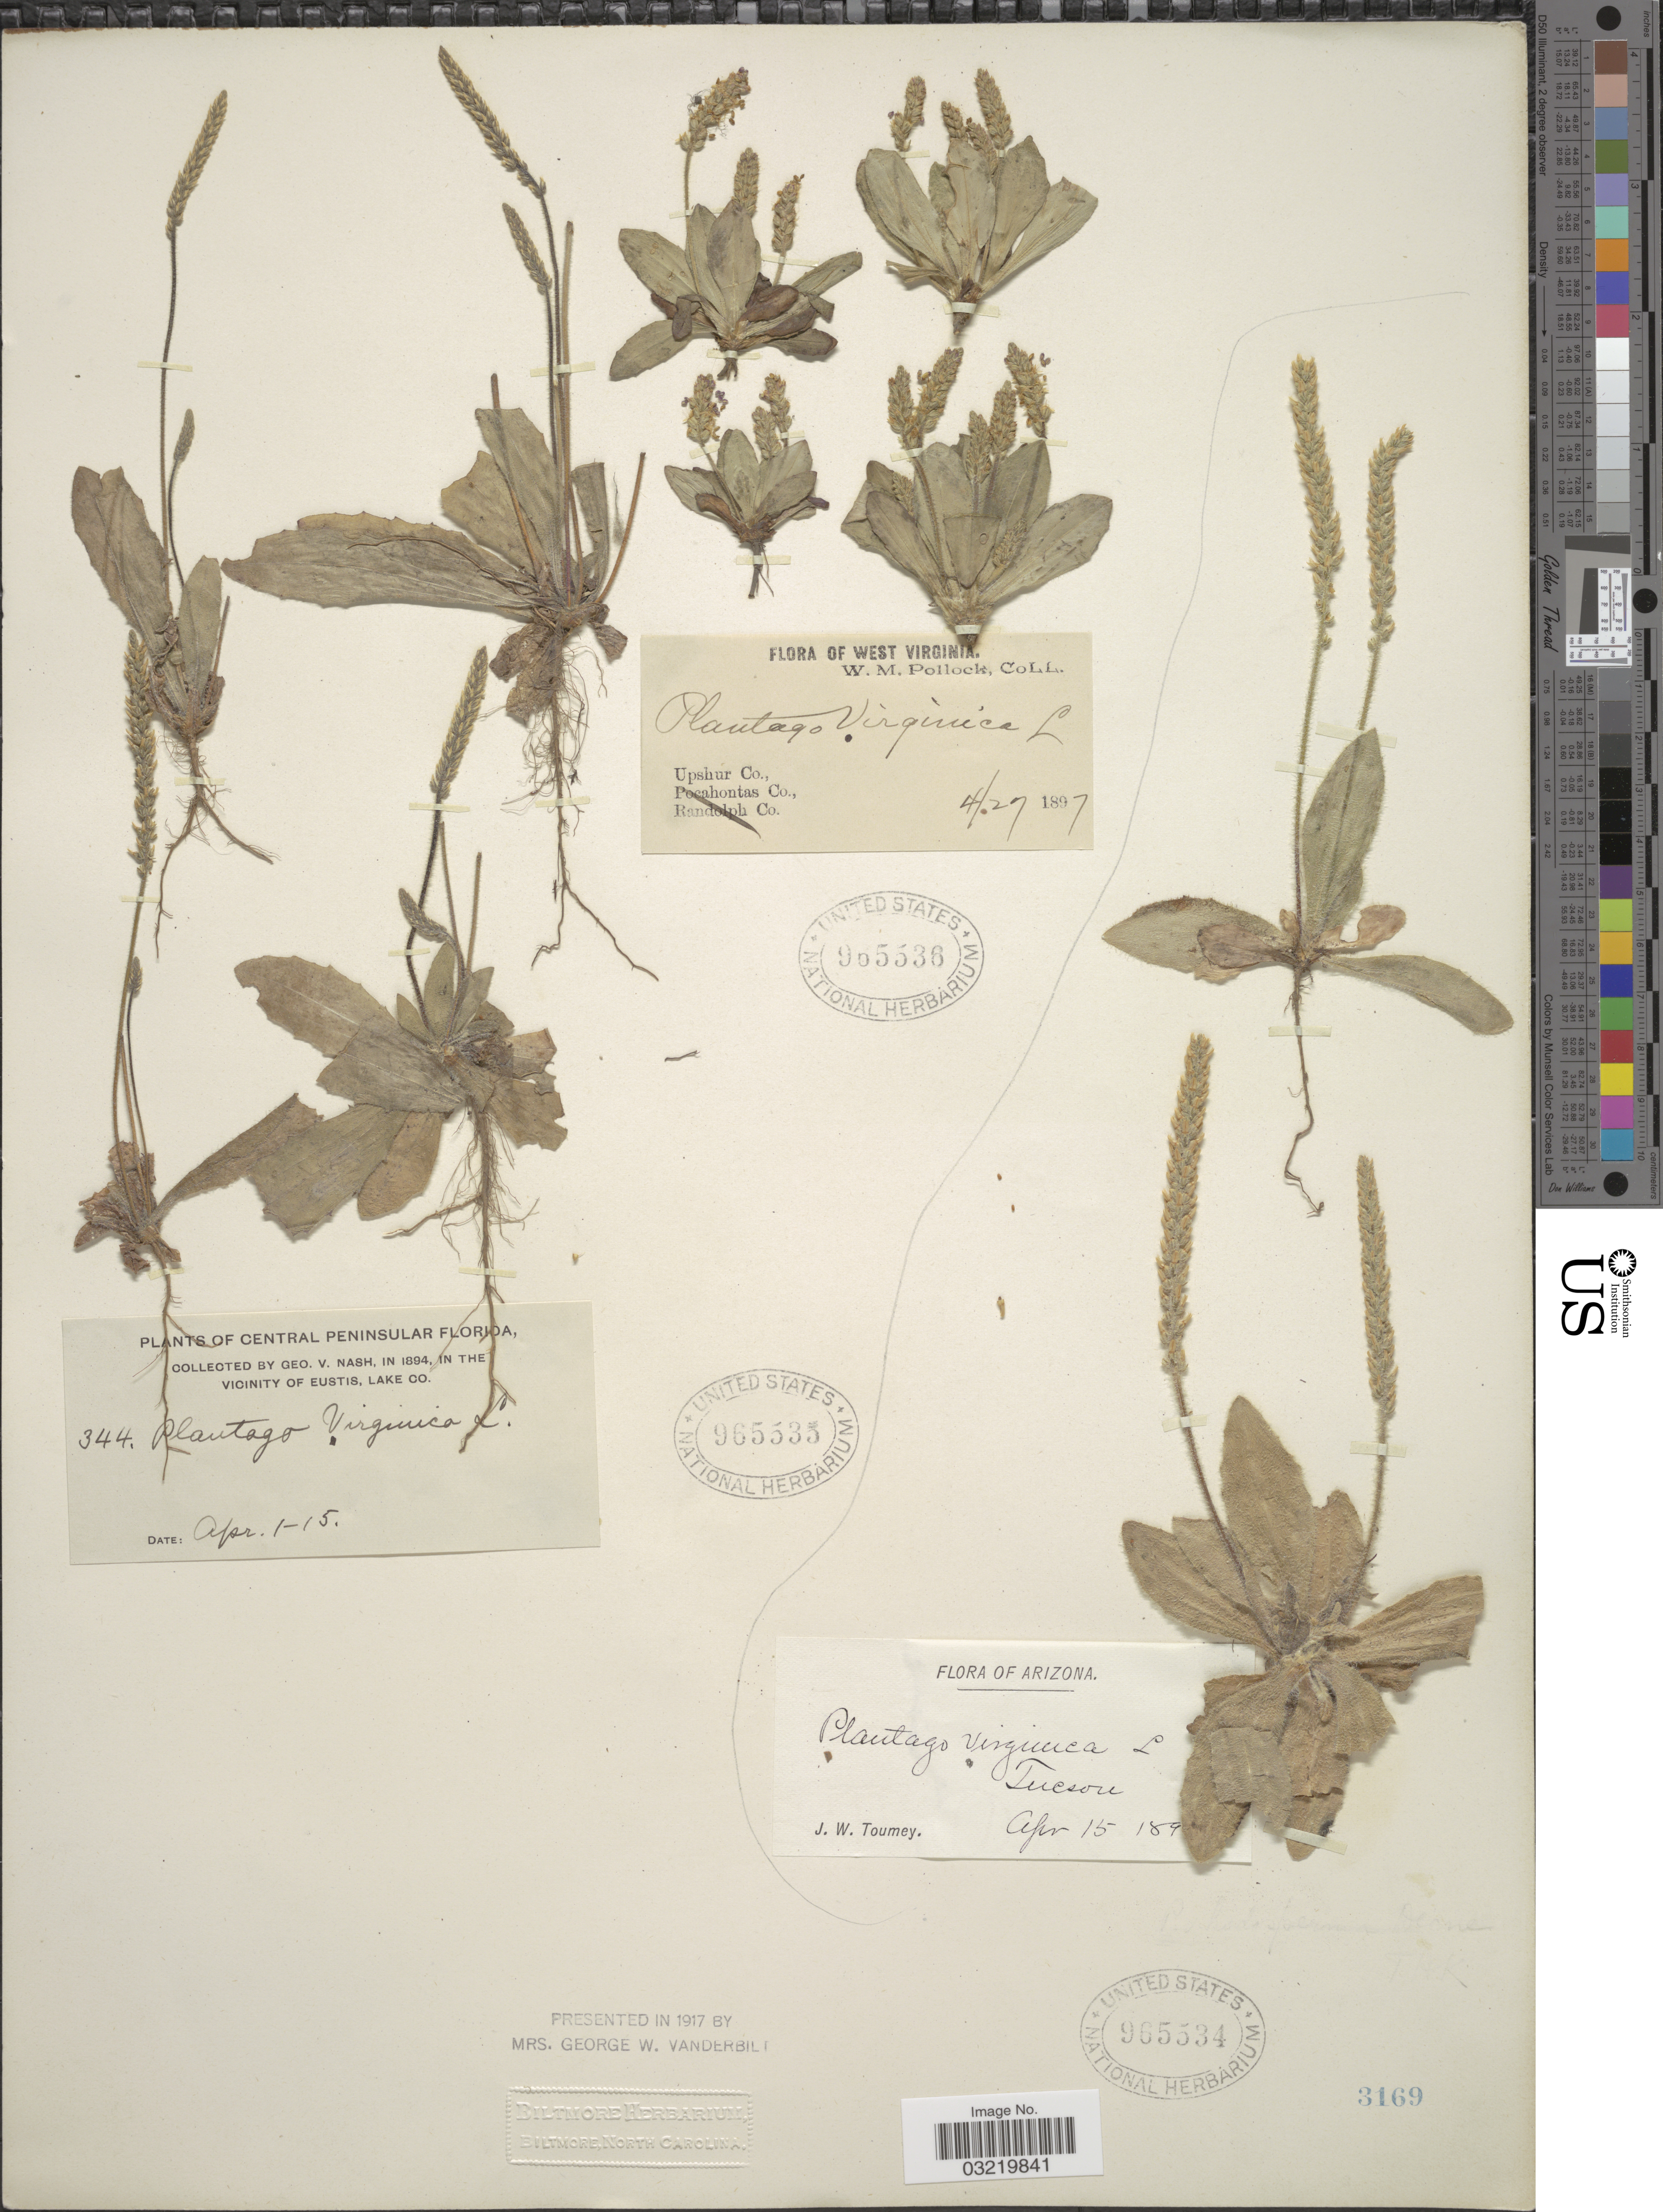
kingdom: Plantae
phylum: Tracheophyta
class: Magnoliopsida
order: Lamiales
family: Plantaginaceae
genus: Plantago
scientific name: Plantago virginica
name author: L.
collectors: G. V. Nash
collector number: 344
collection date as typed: Transcribed d/m/y: 1/4/15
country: United States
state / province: Florida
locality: Central Peninsular Florida, In the vicinity of Eustis, Lake Co.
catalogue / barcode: US 965535-2